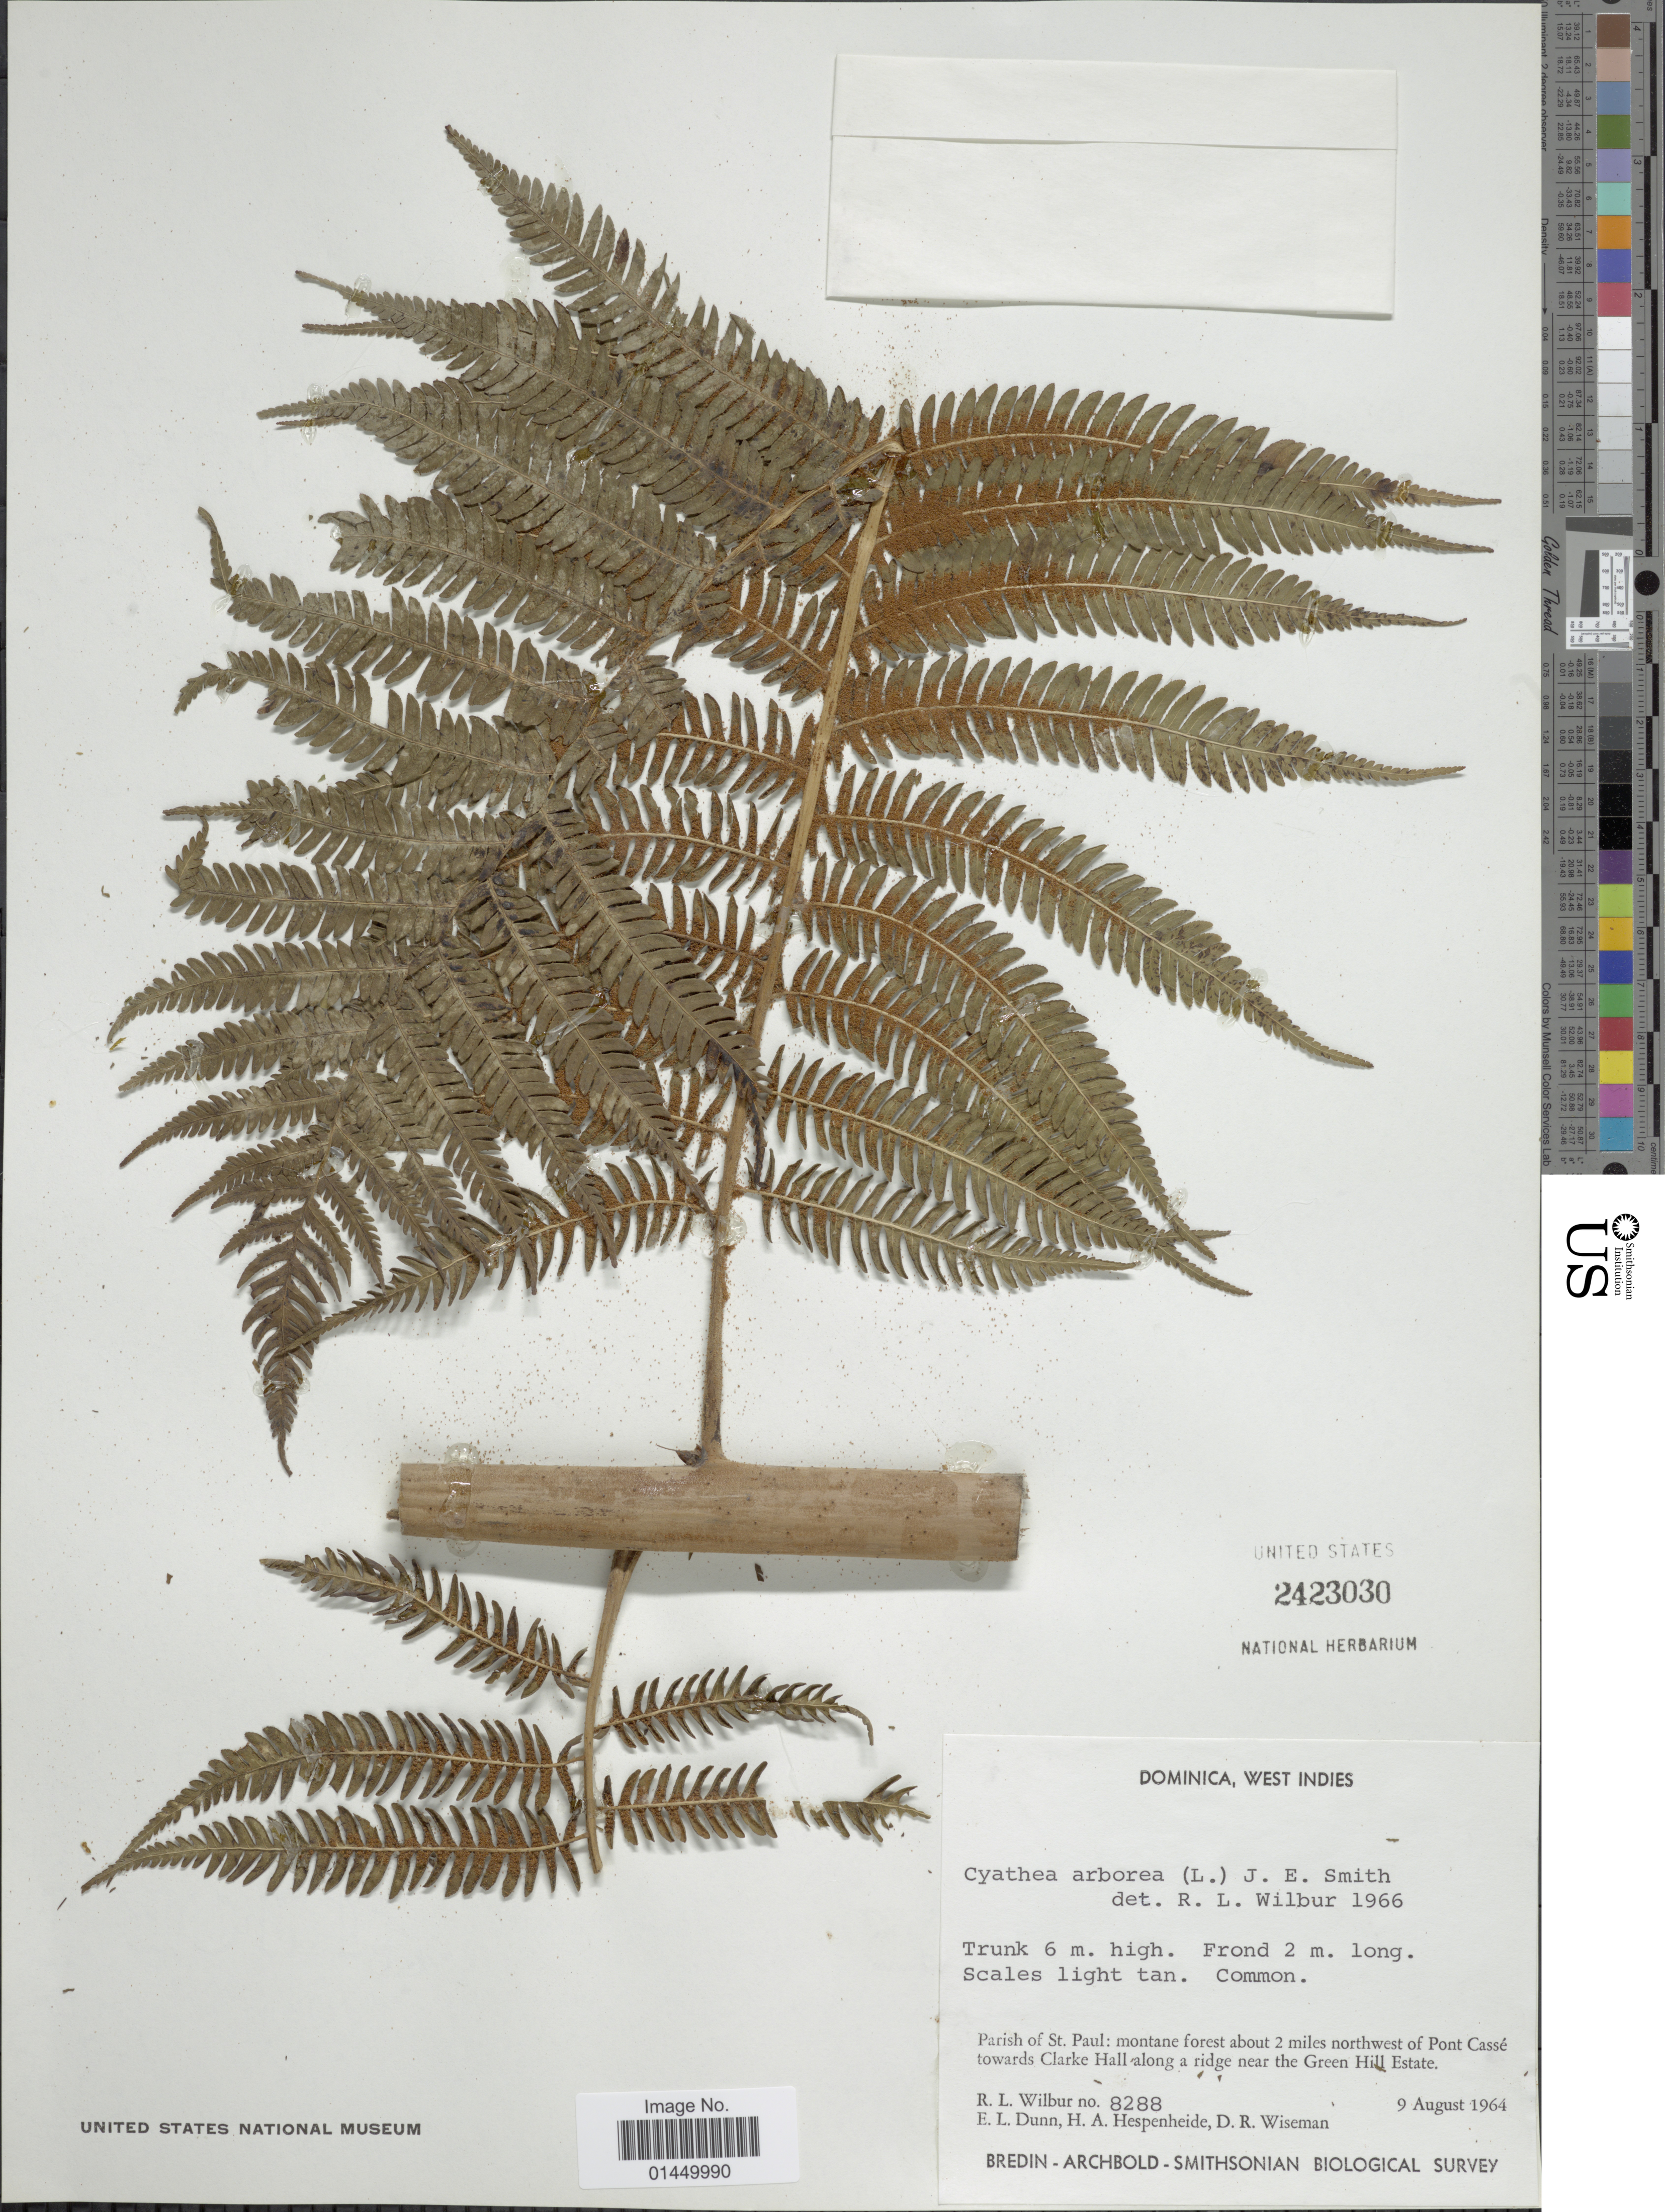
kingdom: Plantae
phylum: Tracheophyta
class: Polypodiopsida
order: Cyatheales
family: Cyatheaceae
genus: Cyathea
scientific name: Cyathea arborea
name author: (L.) Sm.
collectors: R. L. Wilbur, E. Dunn, H. A. Hespenheide & D. R. Wiseman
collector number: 8288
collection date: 1964-08-09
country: Dominica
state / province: St. Paul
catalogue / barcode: US 2423030